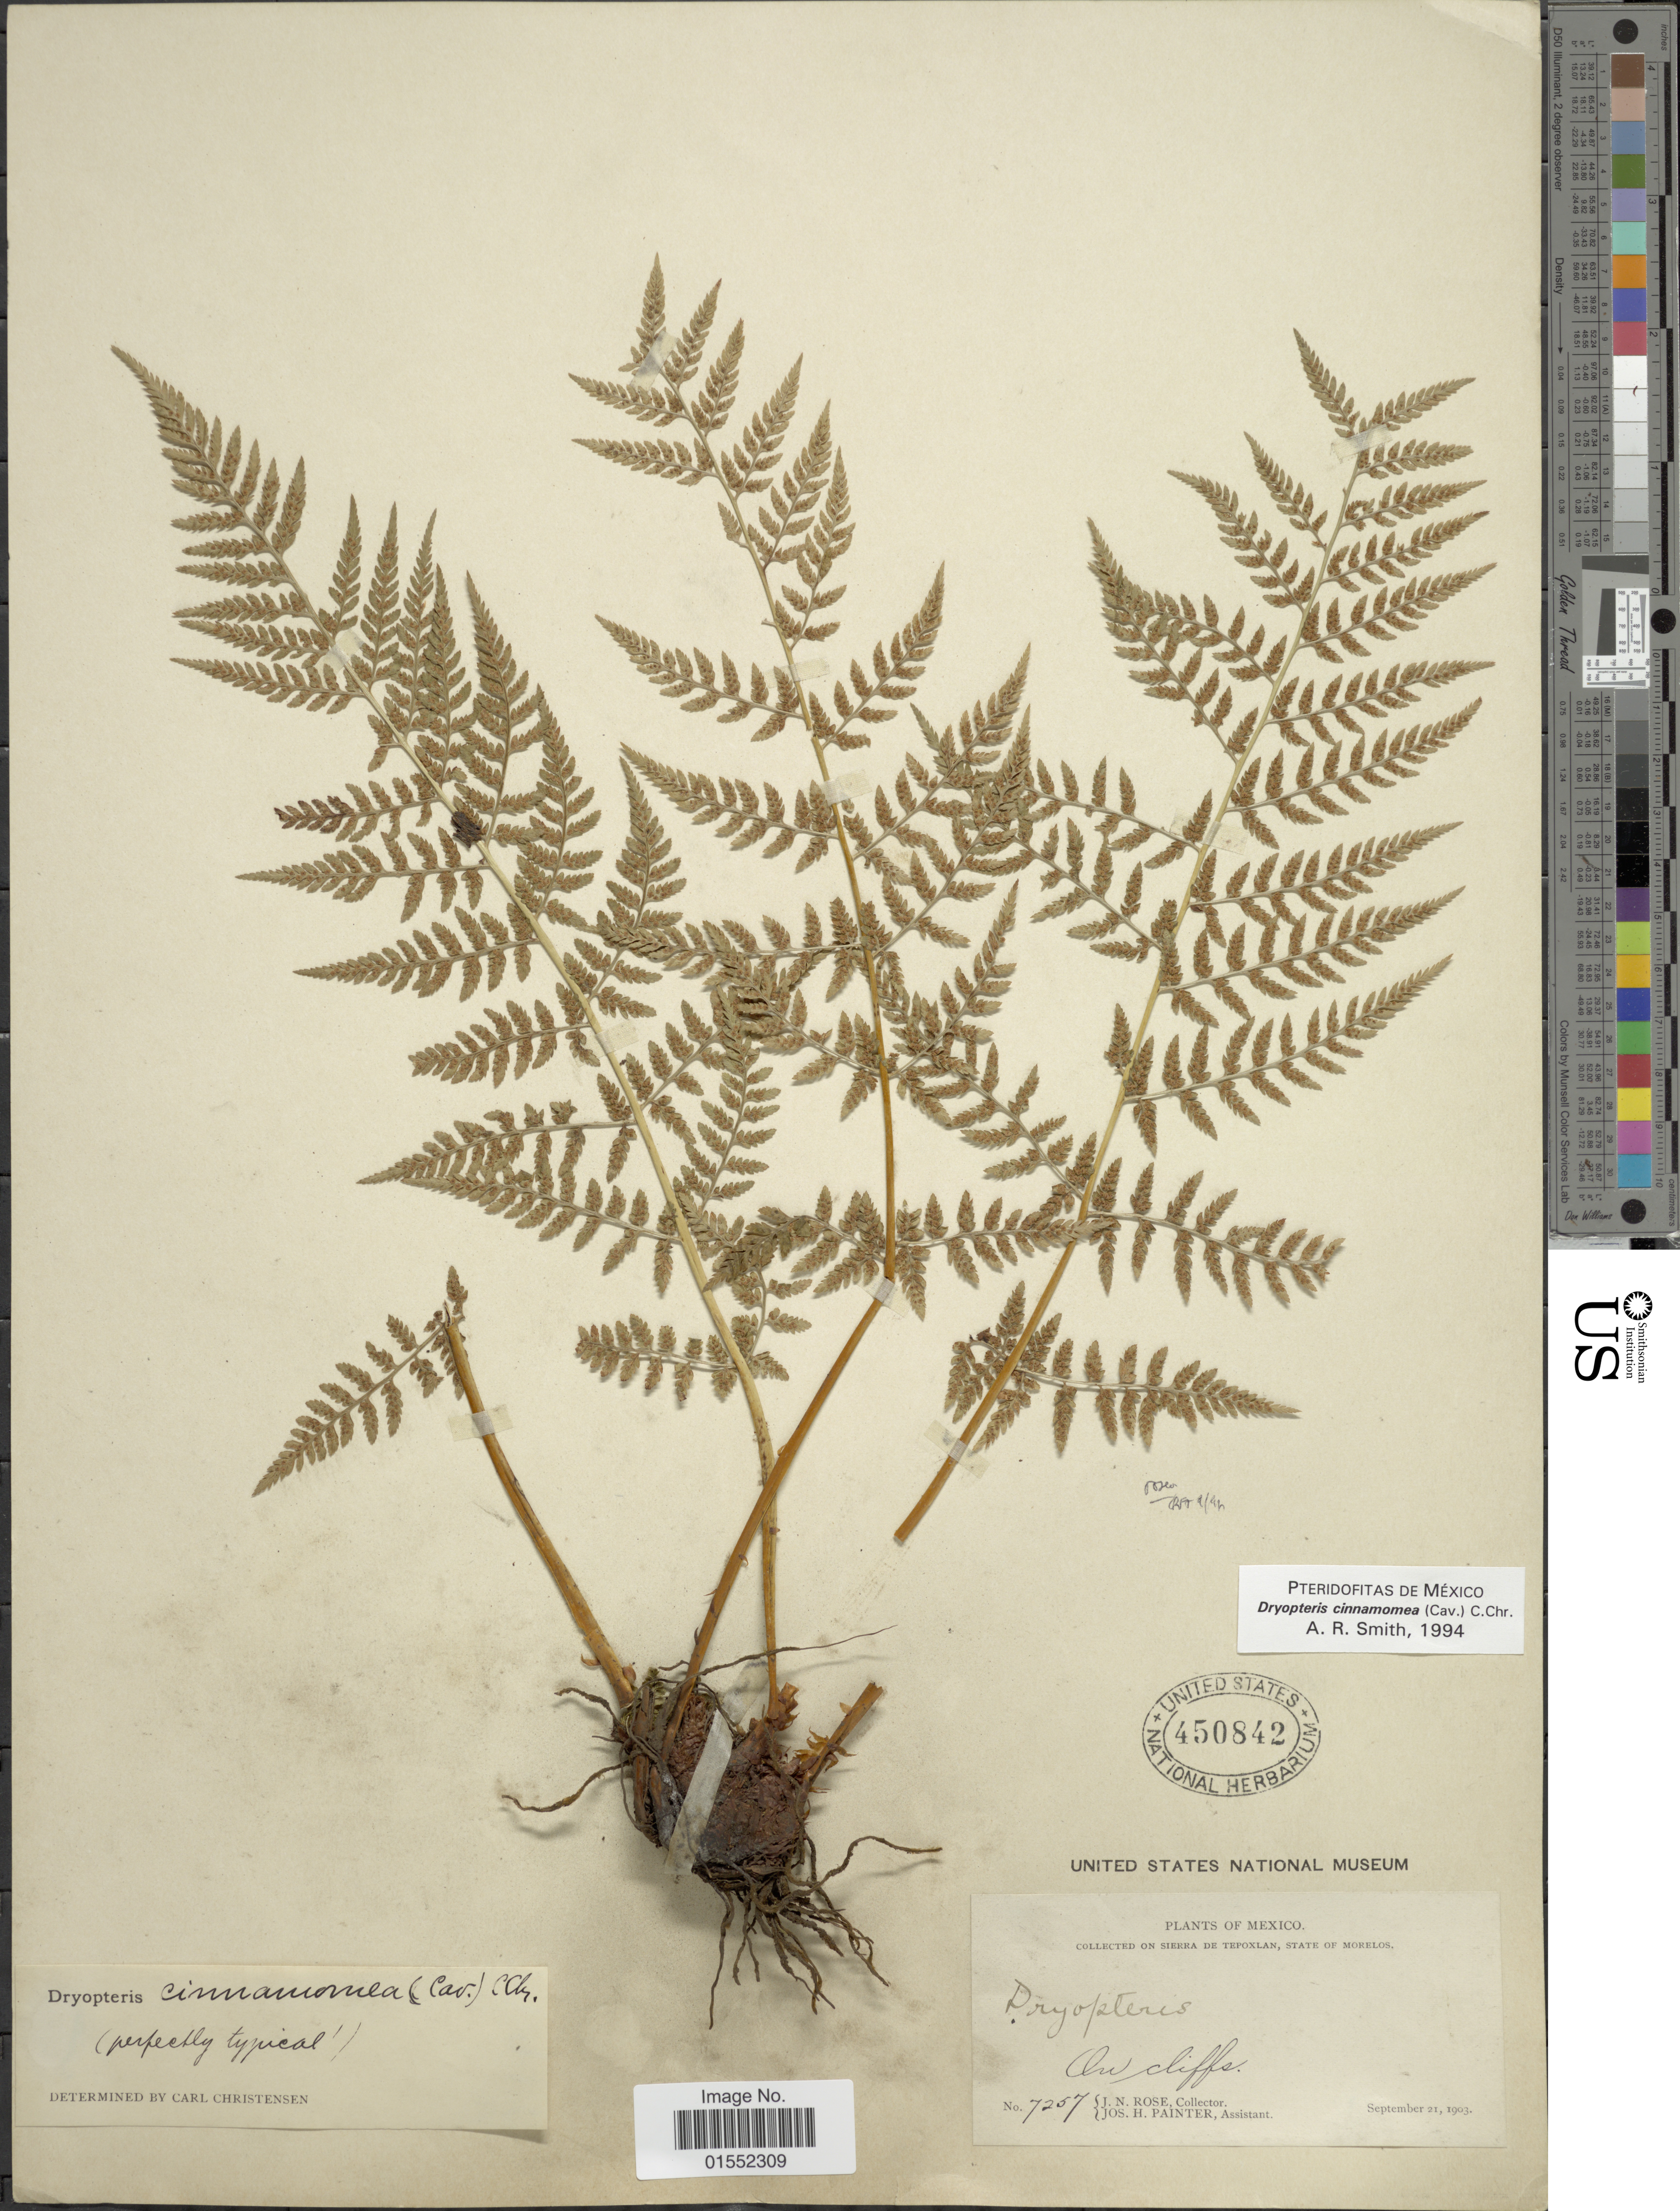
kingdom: Plantae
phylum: Tracheophyta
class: Polypodiopsida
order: Polypodiales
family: Dryopteridaceae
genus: Dryopteris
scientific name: Dryopteris cinnamomea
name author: (Cav.) C. Chr.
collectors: J. N. Rose & J. H. Painter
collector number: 7257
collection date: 1903-09-21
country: Mexico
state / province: Morelos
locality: On Sierra de Tepoxlan, on cliffs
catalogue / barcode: US 450842